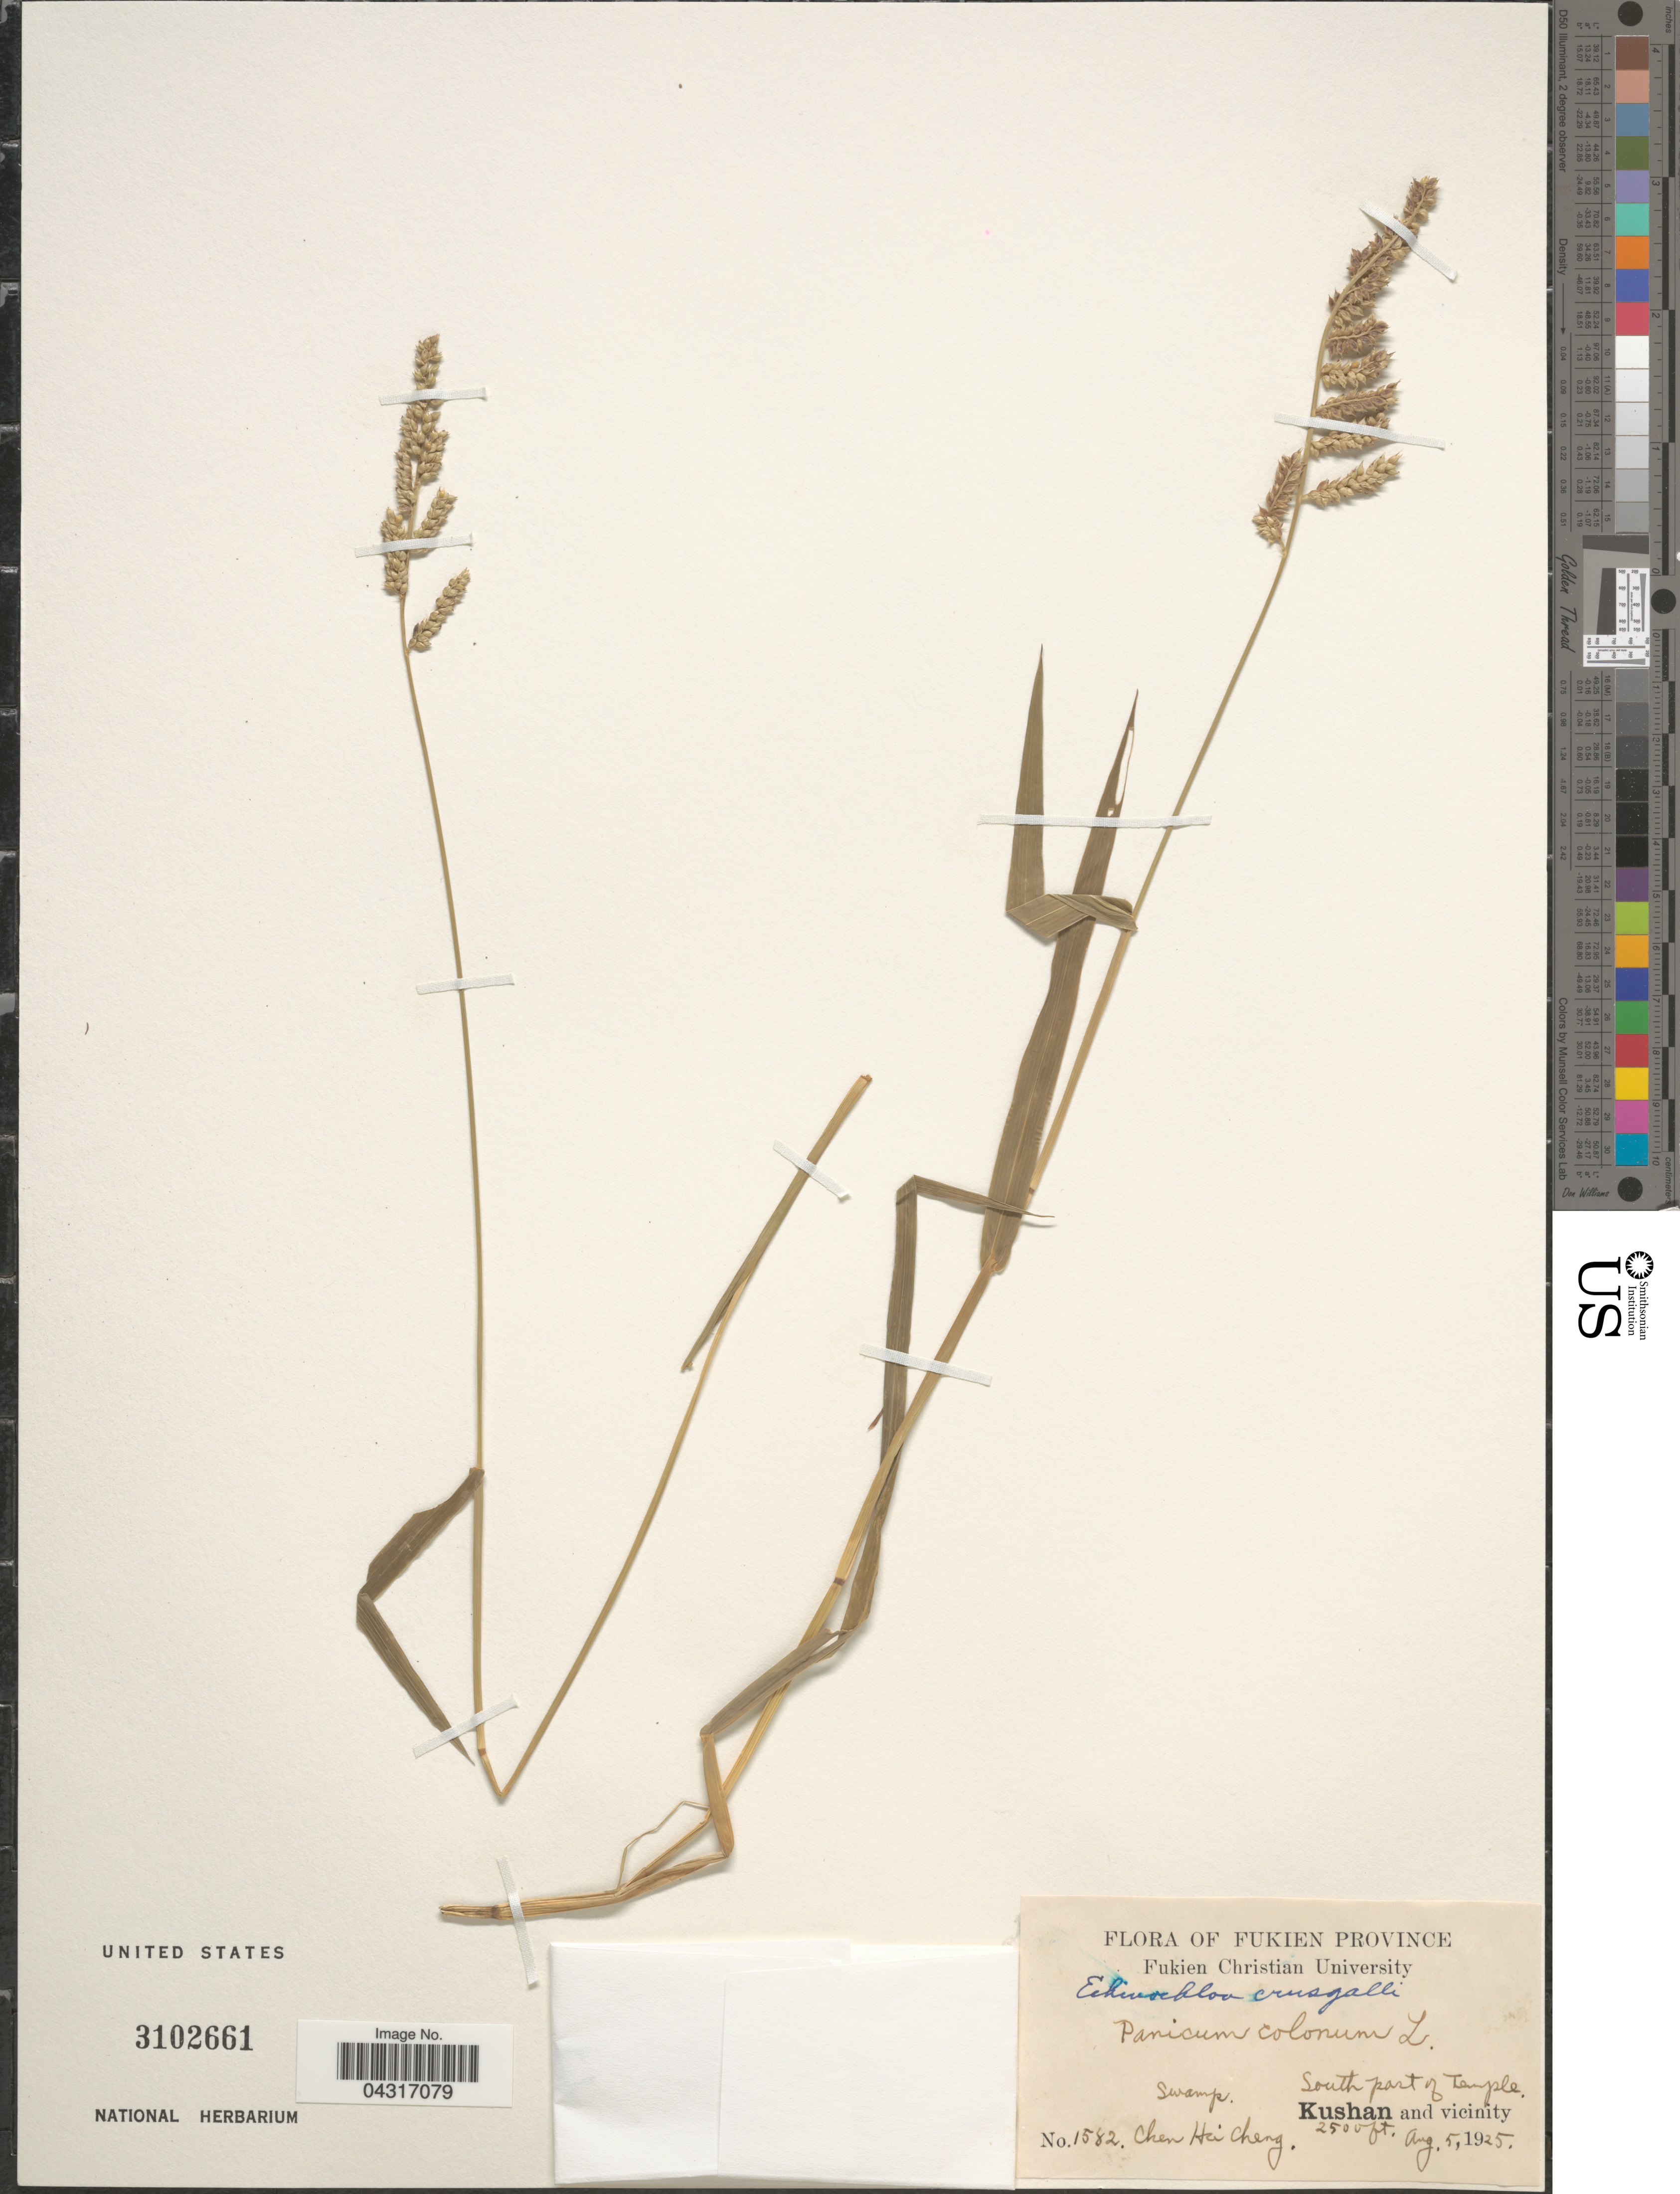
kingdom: Plantae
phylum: Tracheophyta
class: Liliopsida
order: Poales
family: Poaceae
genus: Echinochloa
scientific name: Echinochloa colona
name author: (L.) Link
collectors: Chen Hsi Cheng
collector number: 1582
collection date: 1925-08-05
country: China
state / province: Fujian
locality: Fukien Province. South past of Temple. Kushan and vicinity.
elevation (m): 762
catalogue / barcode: US 3102661